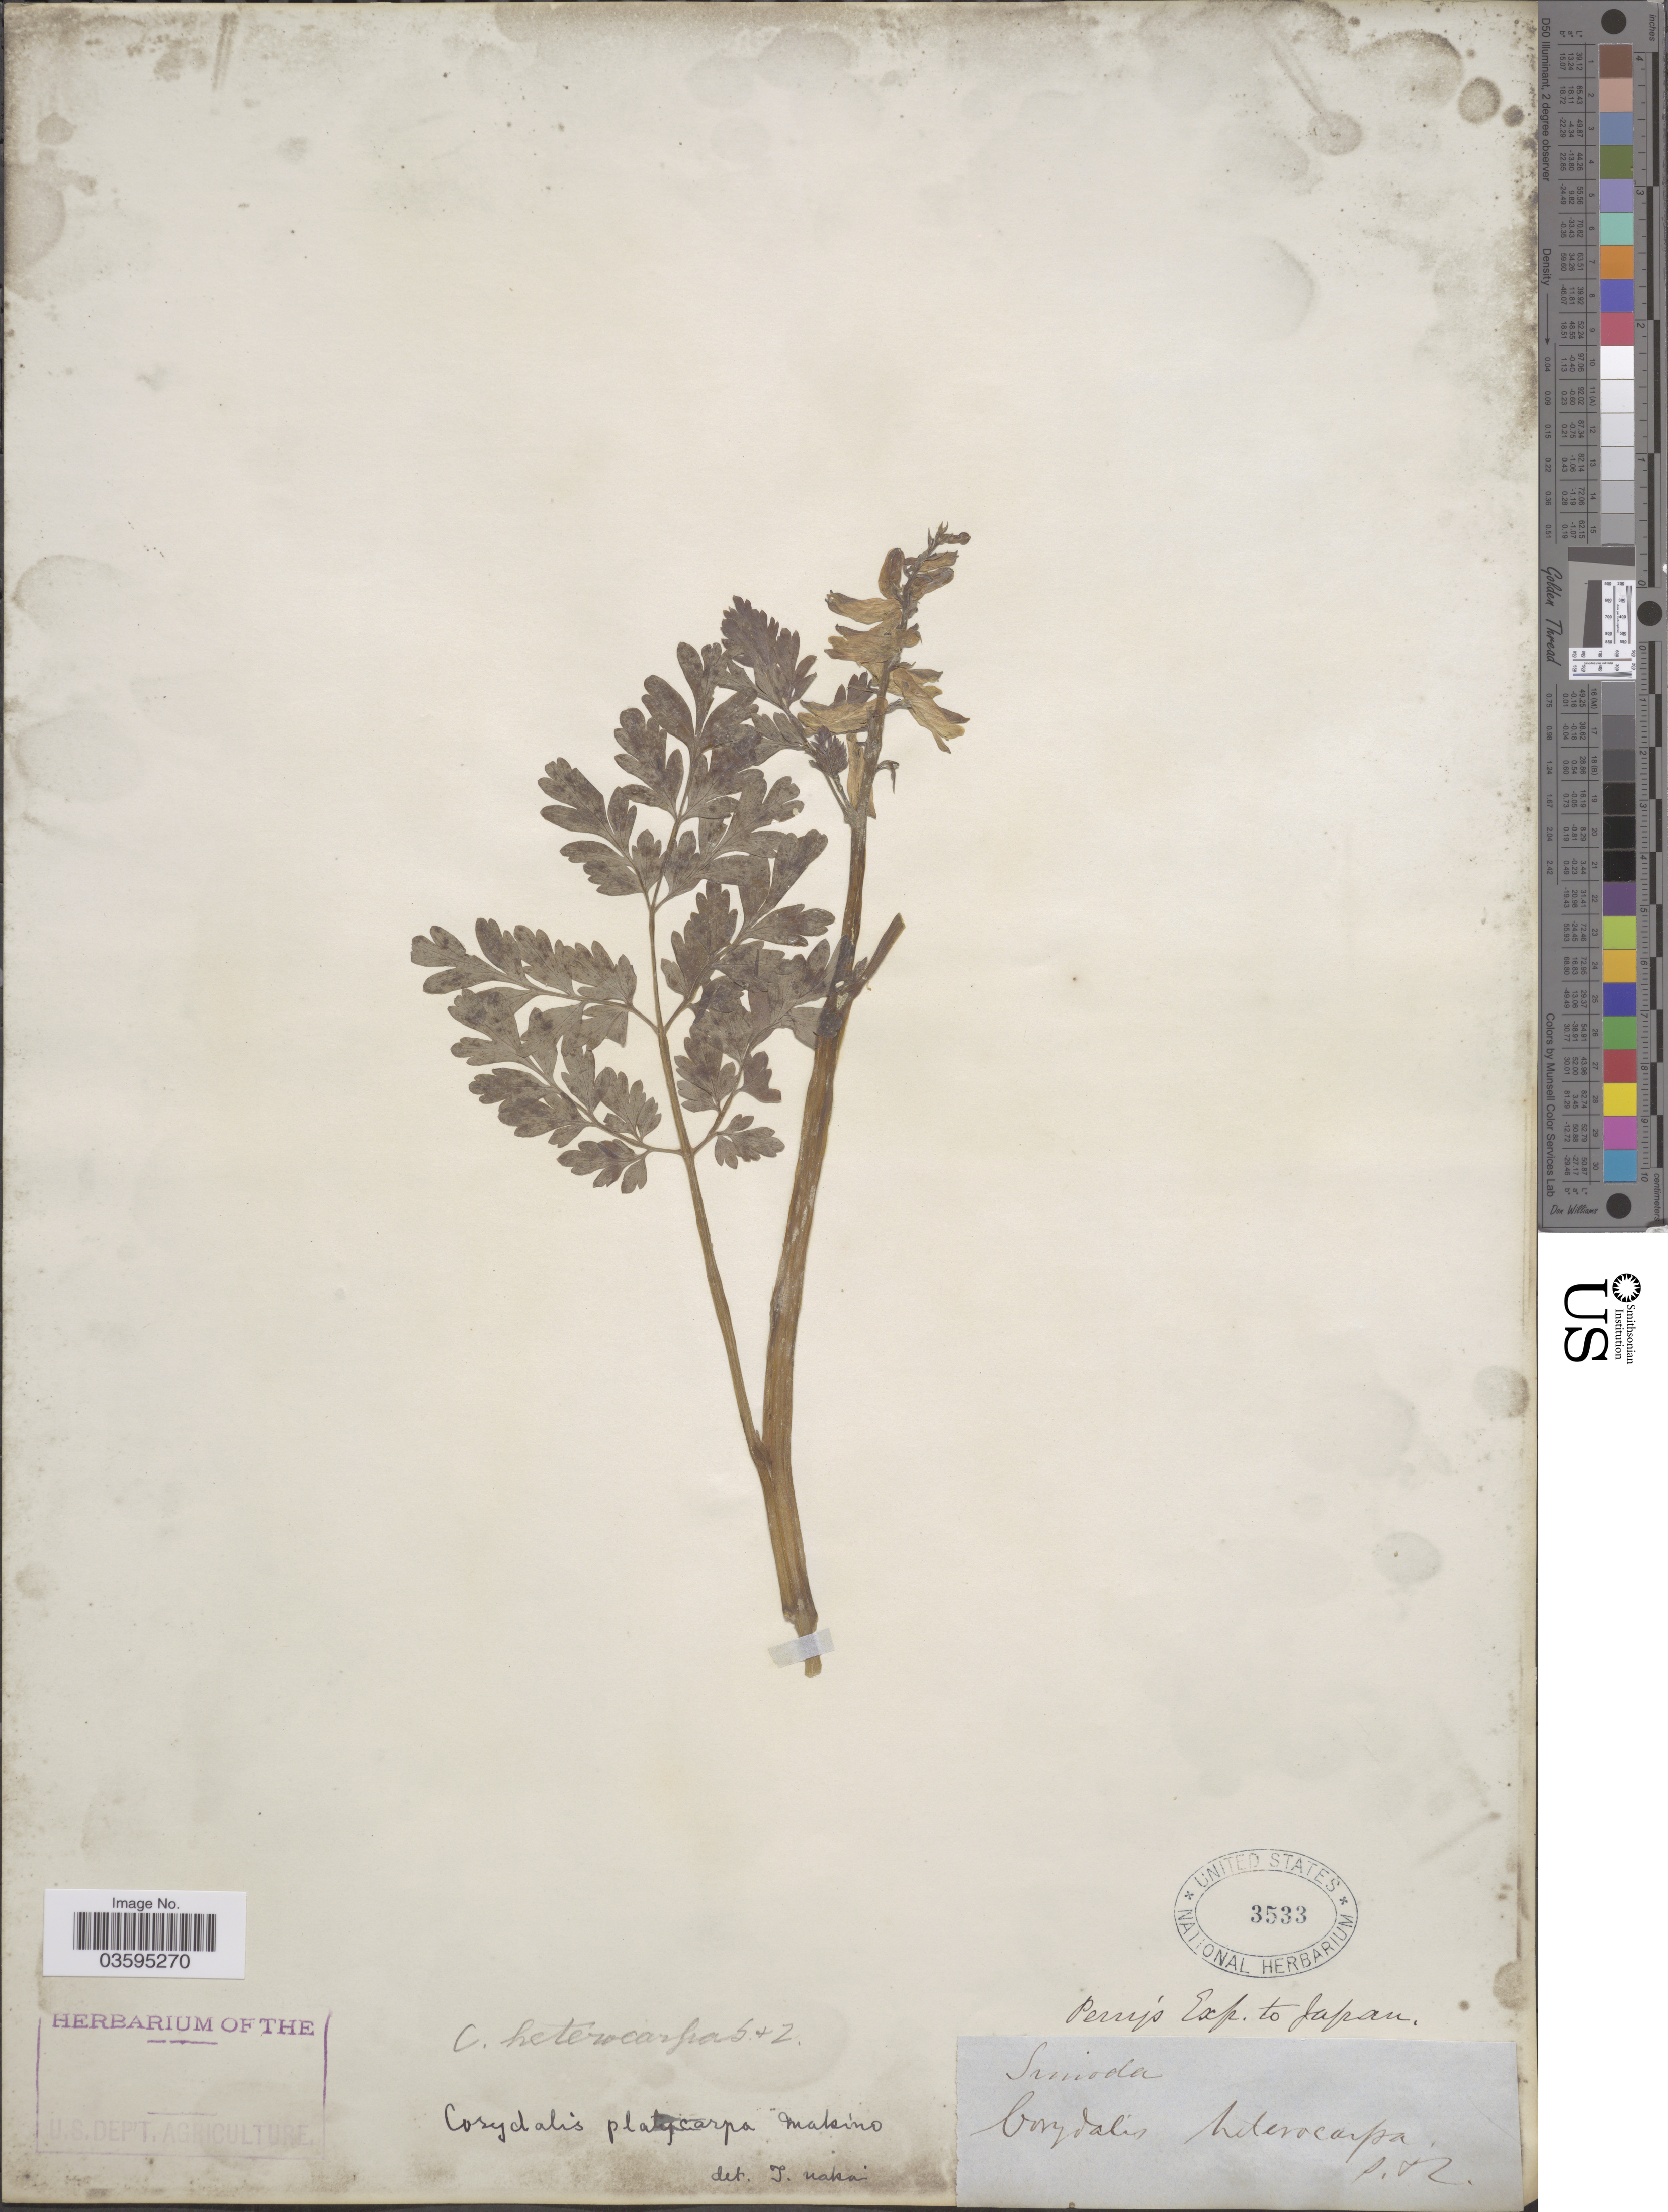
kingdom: Plantae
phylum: Tracheophyta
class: Magnoliopsida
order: Ranunculales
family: Papaveraceae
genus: Corydalis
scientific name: Corydalis heterocarpa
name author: Siebold & Zucc.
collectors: -- Perry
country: Japan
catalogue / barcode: US 3533